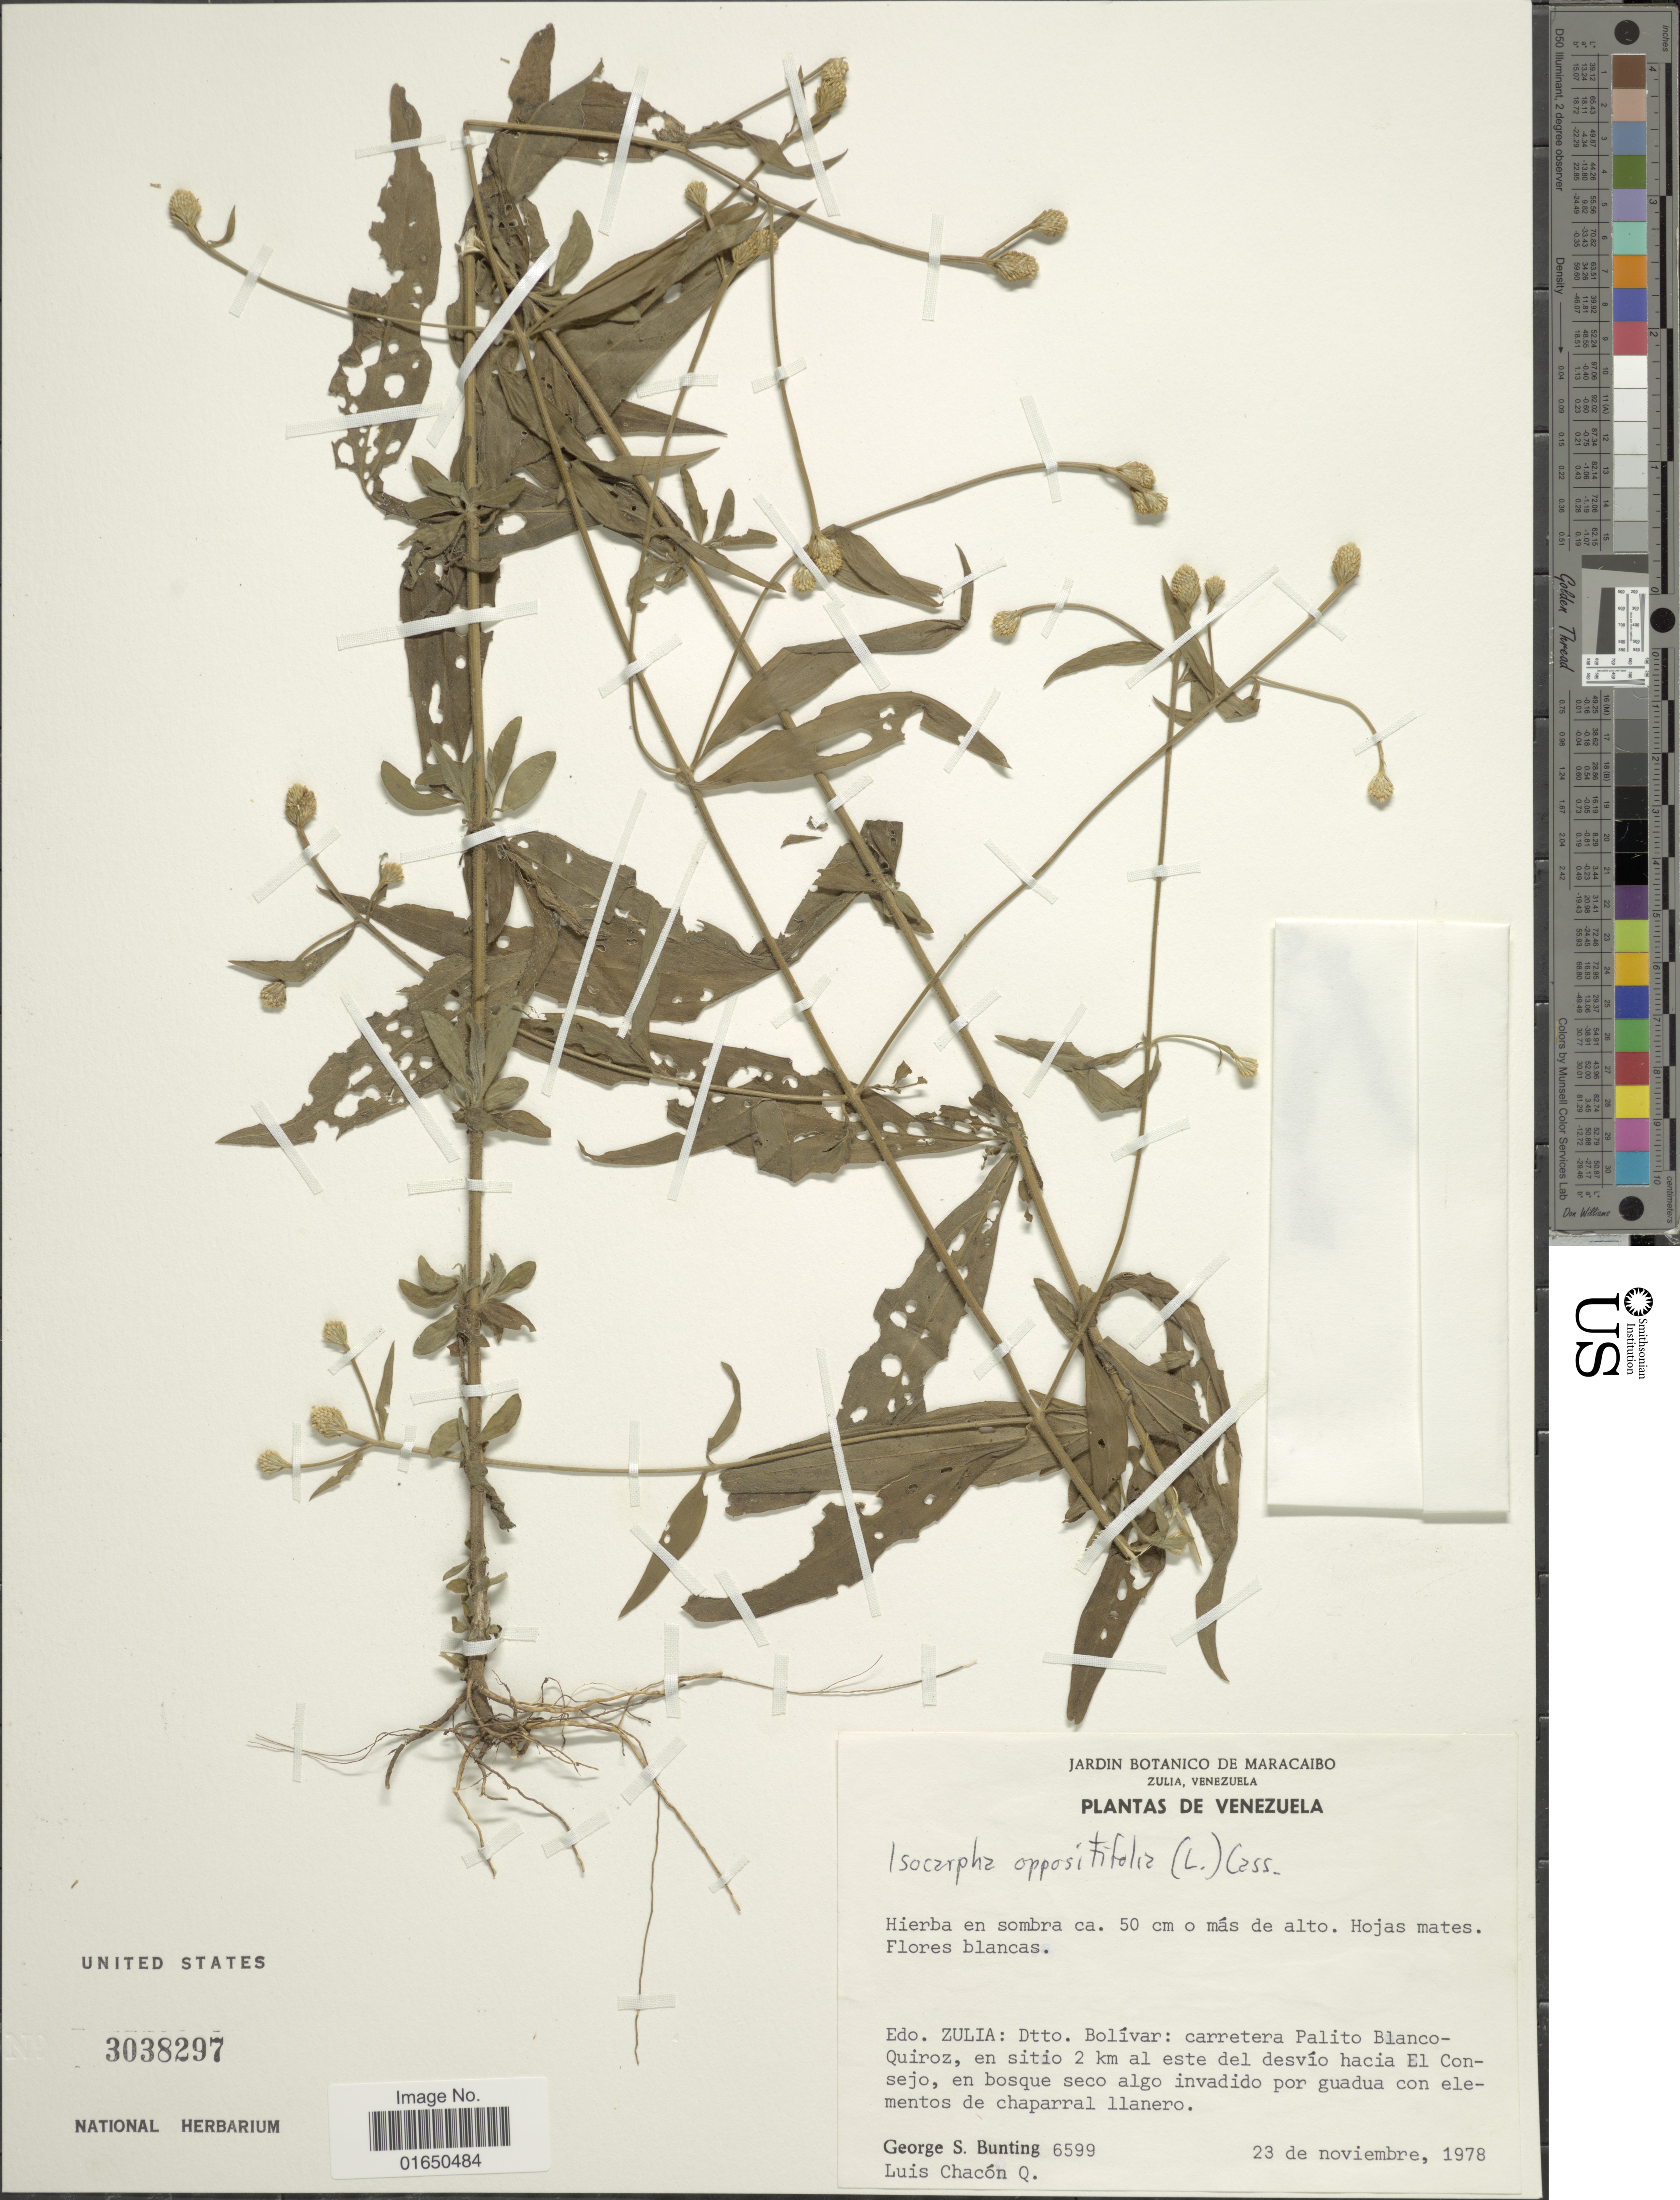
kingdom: Plantae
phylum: Tracheophyta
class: Magnoliopsida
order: Asterales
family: Asteraceae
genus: Isocarpha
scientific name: Isocarpha oppositifolia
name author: (L.) Cass.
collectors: G. S. Bunting & L. Chacon-Q.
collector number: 6599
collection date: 1978-11-23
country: Venezuela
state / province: Zulia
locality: Dtto: Bolivar: carretera Palito Blanco-Quiroz, en sitio 2 km al este del desvio hacia El Consejo, en bosque seco algo invadido por guadua con elementos de chaparral llanero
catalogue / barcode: US 3038297